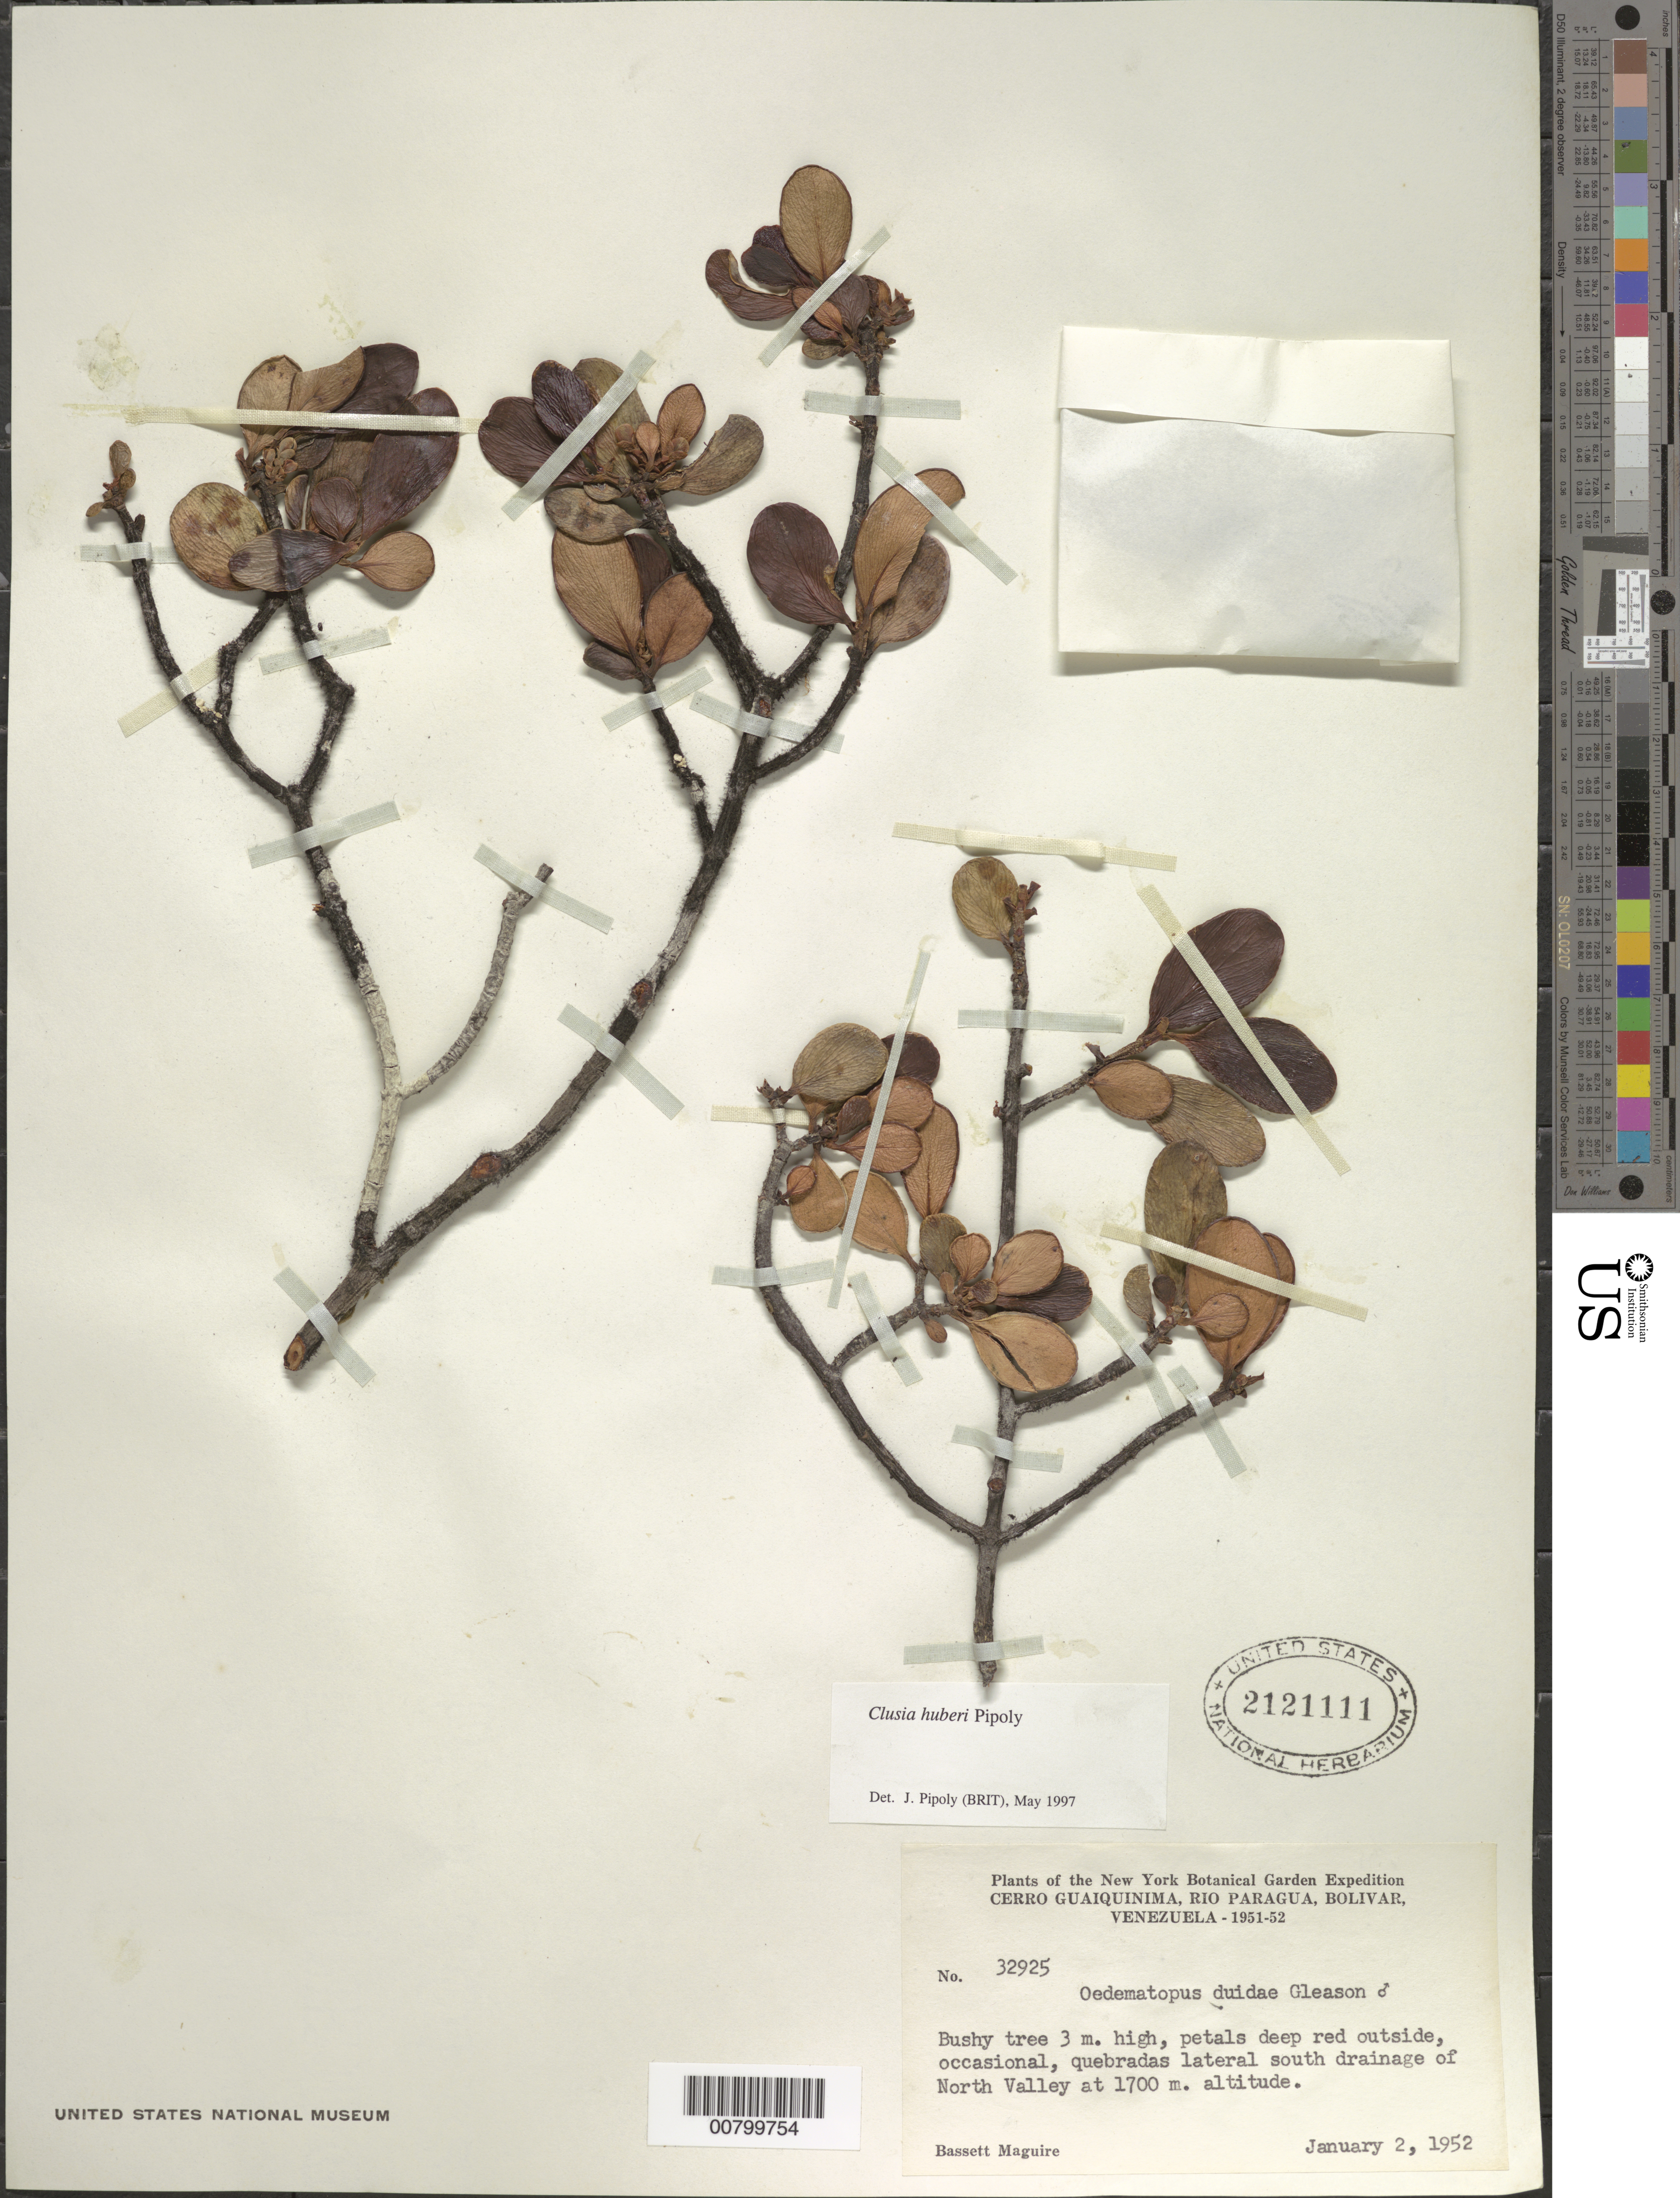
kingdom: Plantae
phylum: Tracheophyta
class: Magnoliopsida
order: Malpighiales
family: Clusiaceae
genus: Clusia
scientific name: Clusia huberi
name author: Pipoly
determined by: Pipoly, J. J., III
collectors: B. Maguire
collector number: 32925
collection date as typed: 2-Jan-52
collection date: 1952-01-02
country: Venezuela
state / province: Bolívar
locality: Cerro Guaiquinima, Río Paragua, "North Valley"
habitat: Quebradas, in lateral south drainage of valley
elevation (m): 1700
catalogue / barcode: US 2121111